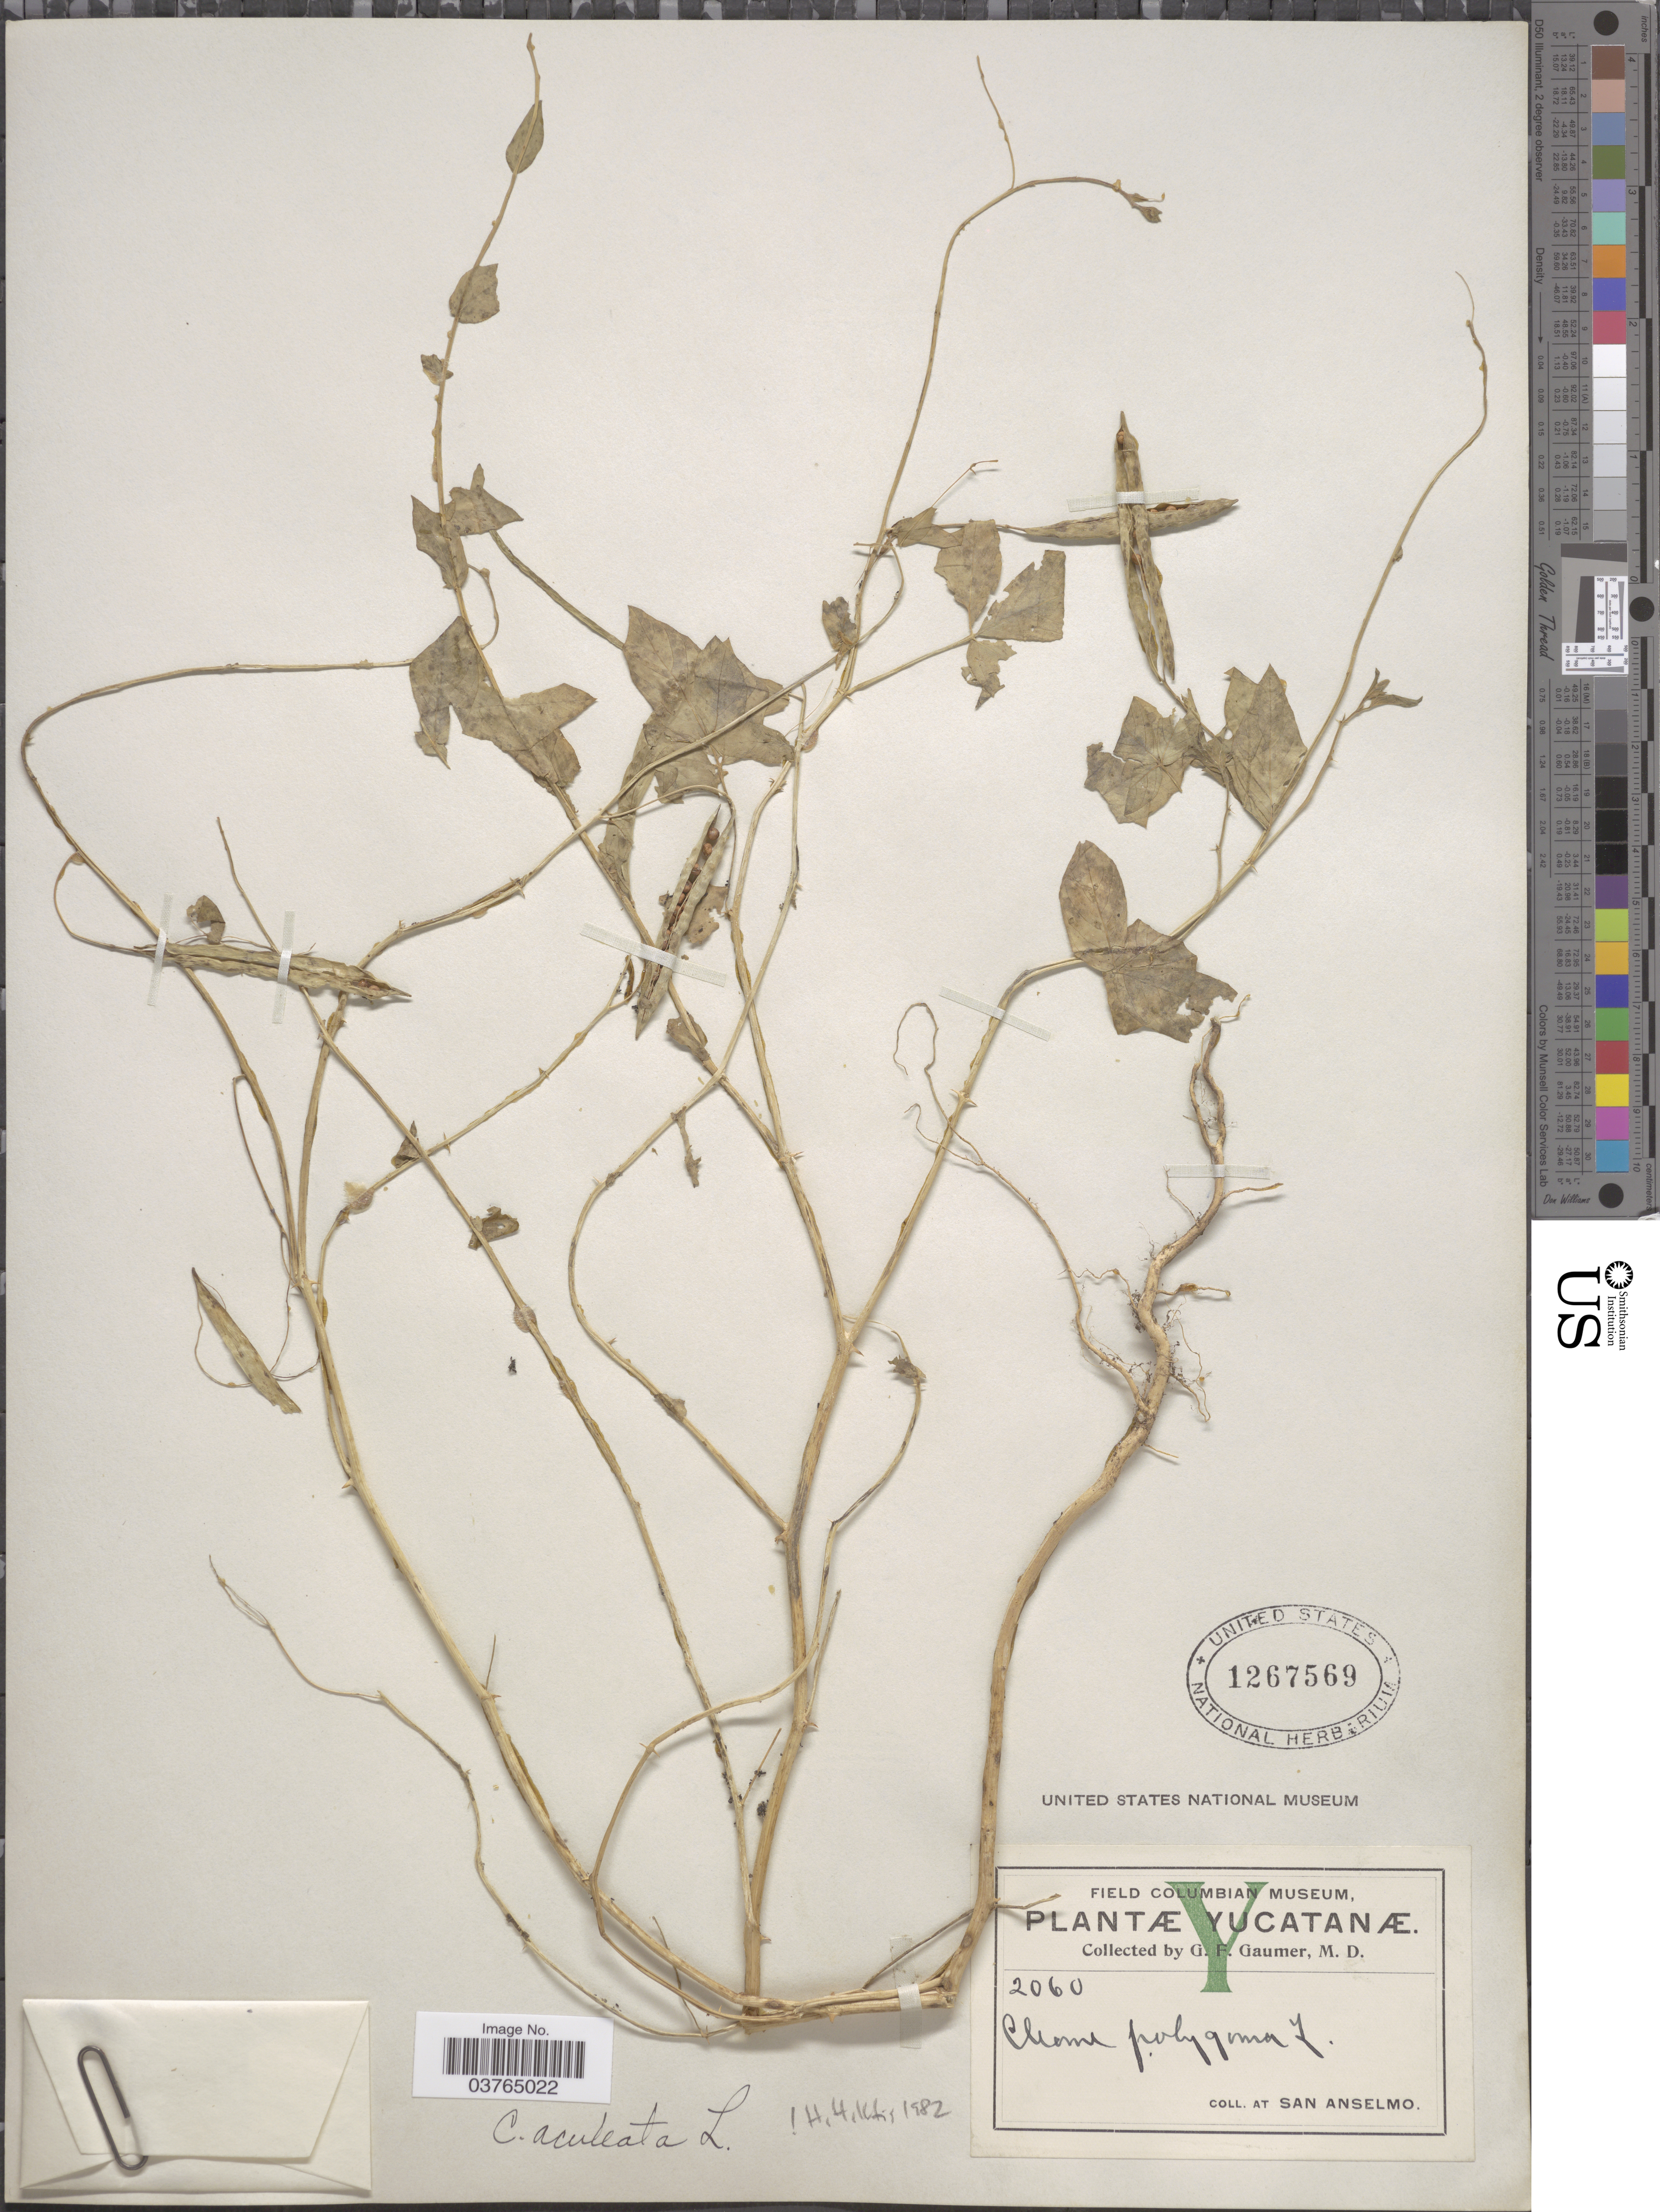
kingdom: Plantae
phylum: Tracheophyta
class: Magnoliopsida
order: Brassicales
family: Cleomaceae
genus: Tarenaya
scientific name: Tarenaya aculeata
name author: (L.) Soares Neto & Roalson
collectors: G. F. Gaumer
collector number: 2060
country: Mexico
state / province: Yucatán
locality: At San Anselmo.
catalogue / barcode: US 1267569